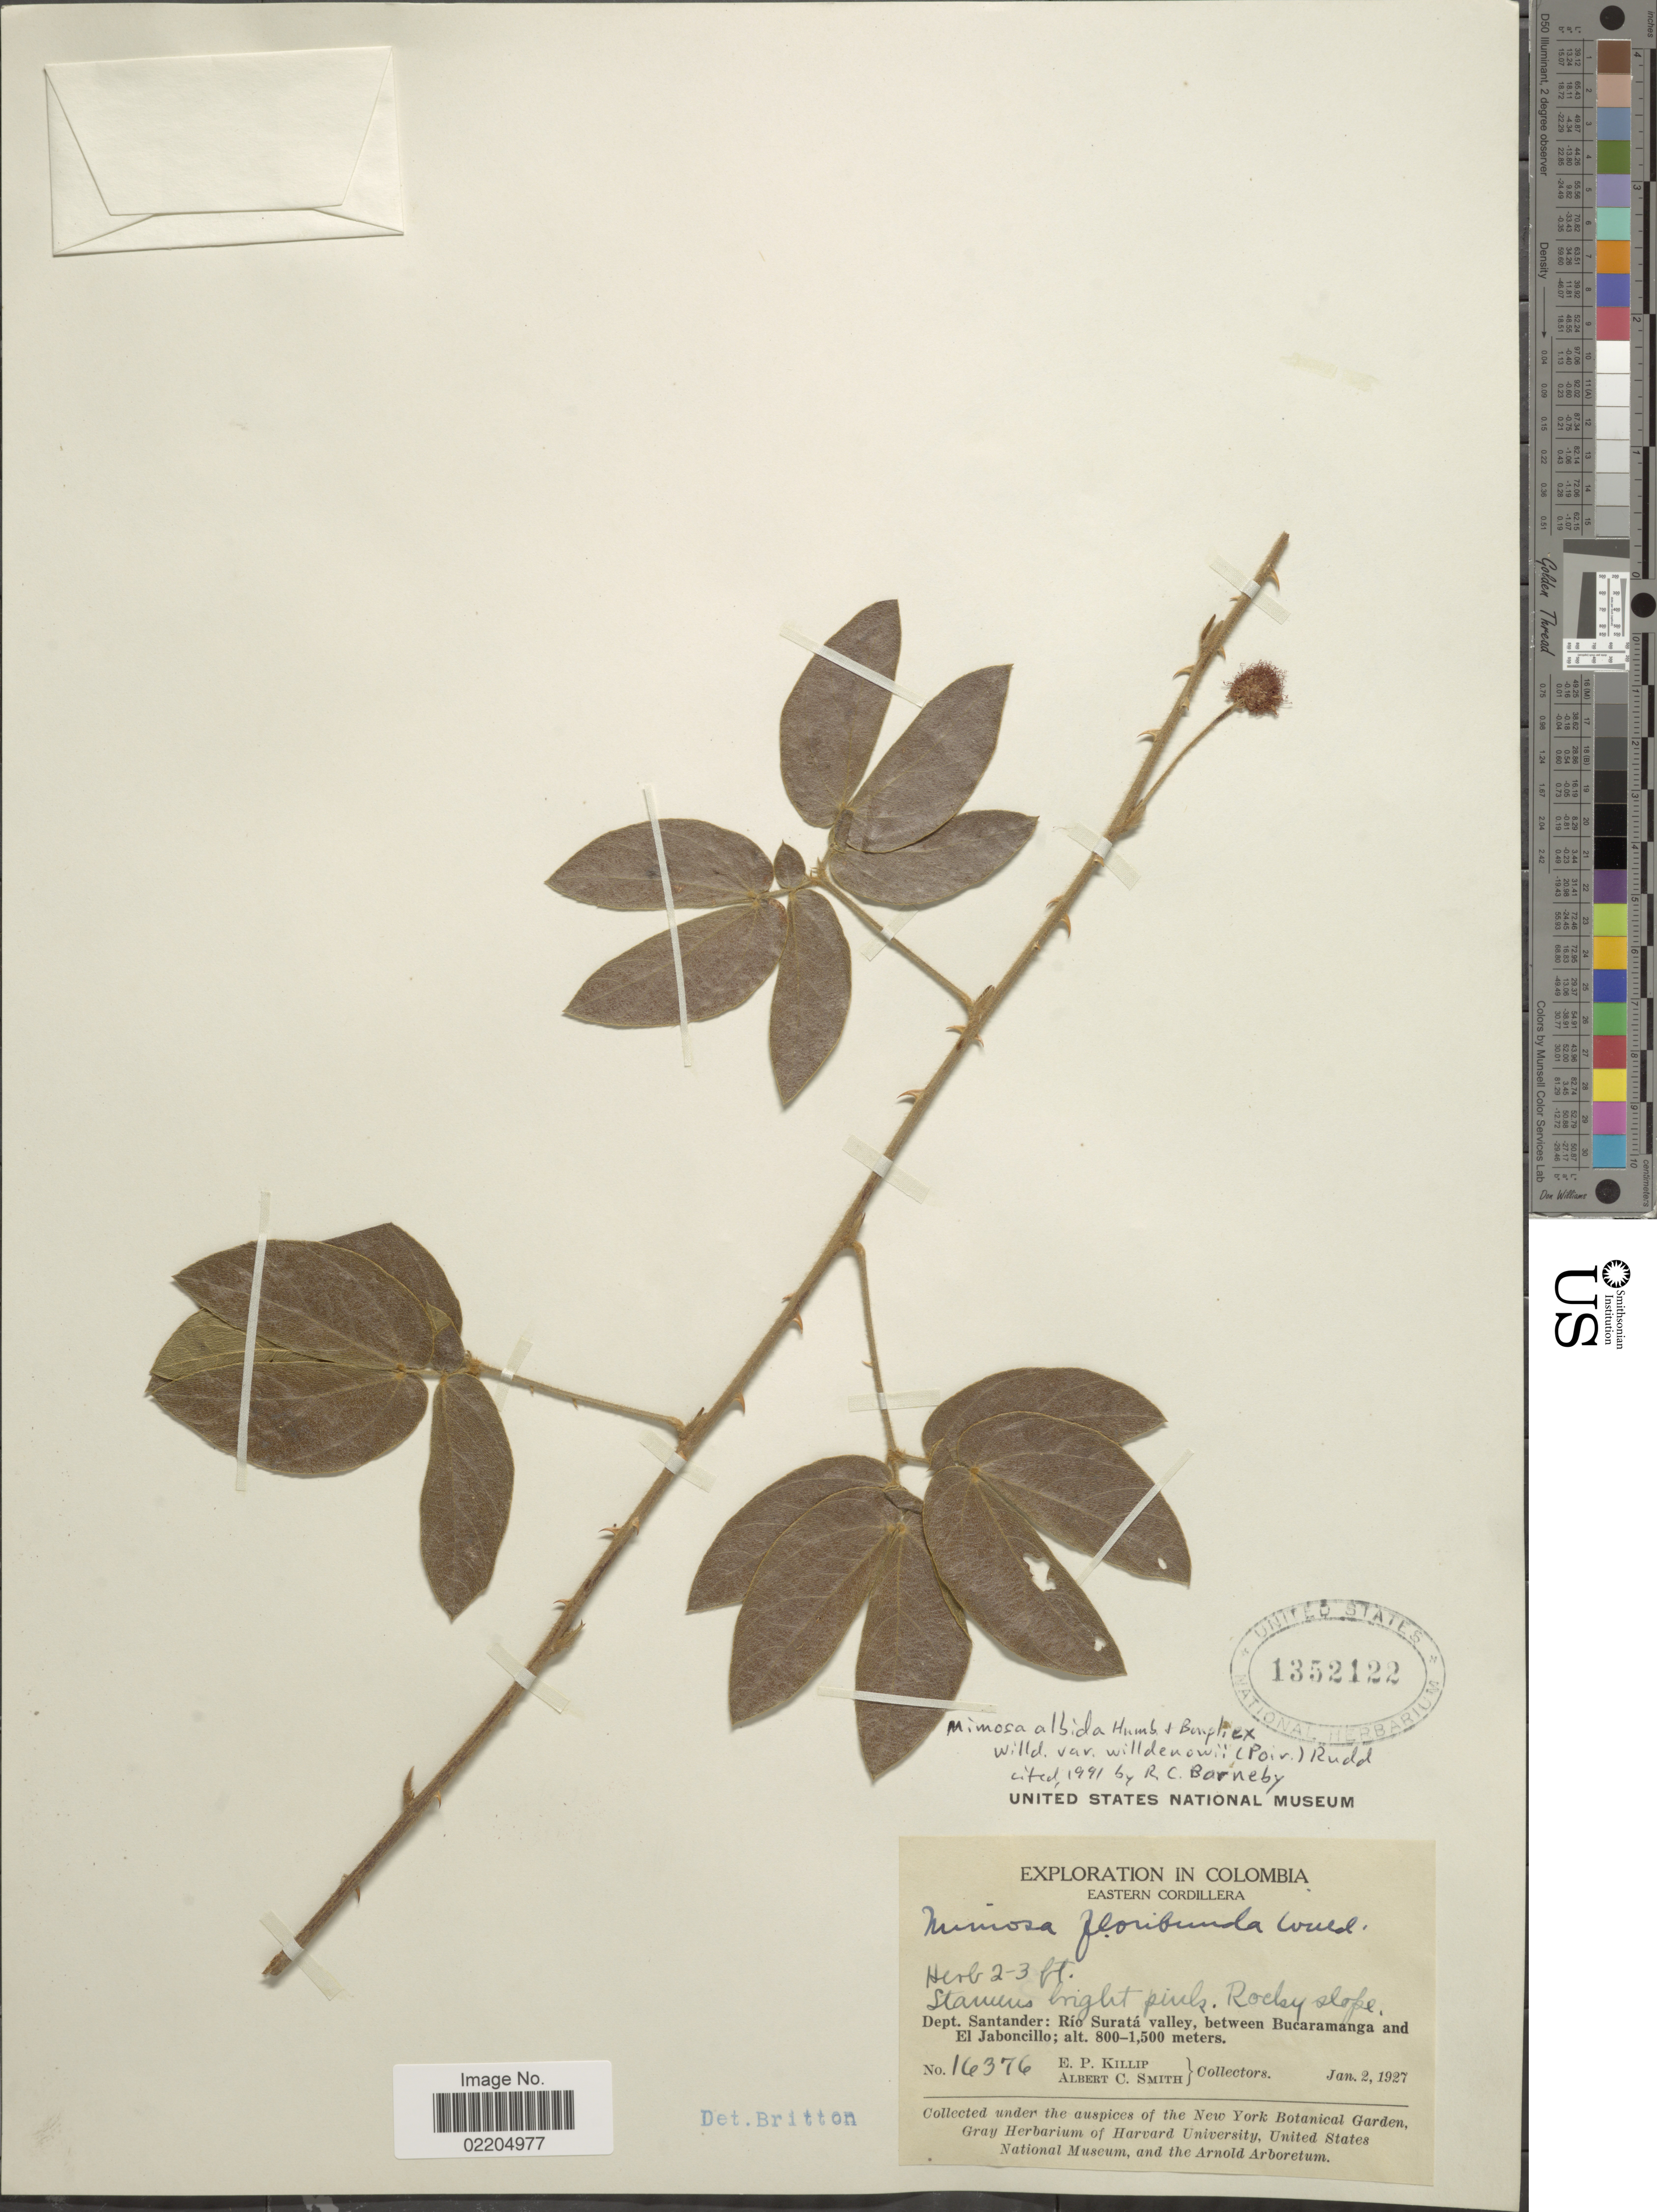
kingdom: Plantae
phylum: Tracheophyta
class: Magnoliopsida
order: Fabales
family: Fabaceae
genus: Mimosa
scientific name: Mimosa albida var. willdenowii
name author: (Poir.) Rudd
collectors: E. P. Killip & A. C. Smith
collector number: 16376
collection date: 1927-01-02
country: Colombia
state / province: Santander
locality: Eastern Cordillera, Rio Surata Valley, between Bucaramanga and El Jaboncillo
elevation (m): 800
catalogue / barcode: US 1352122